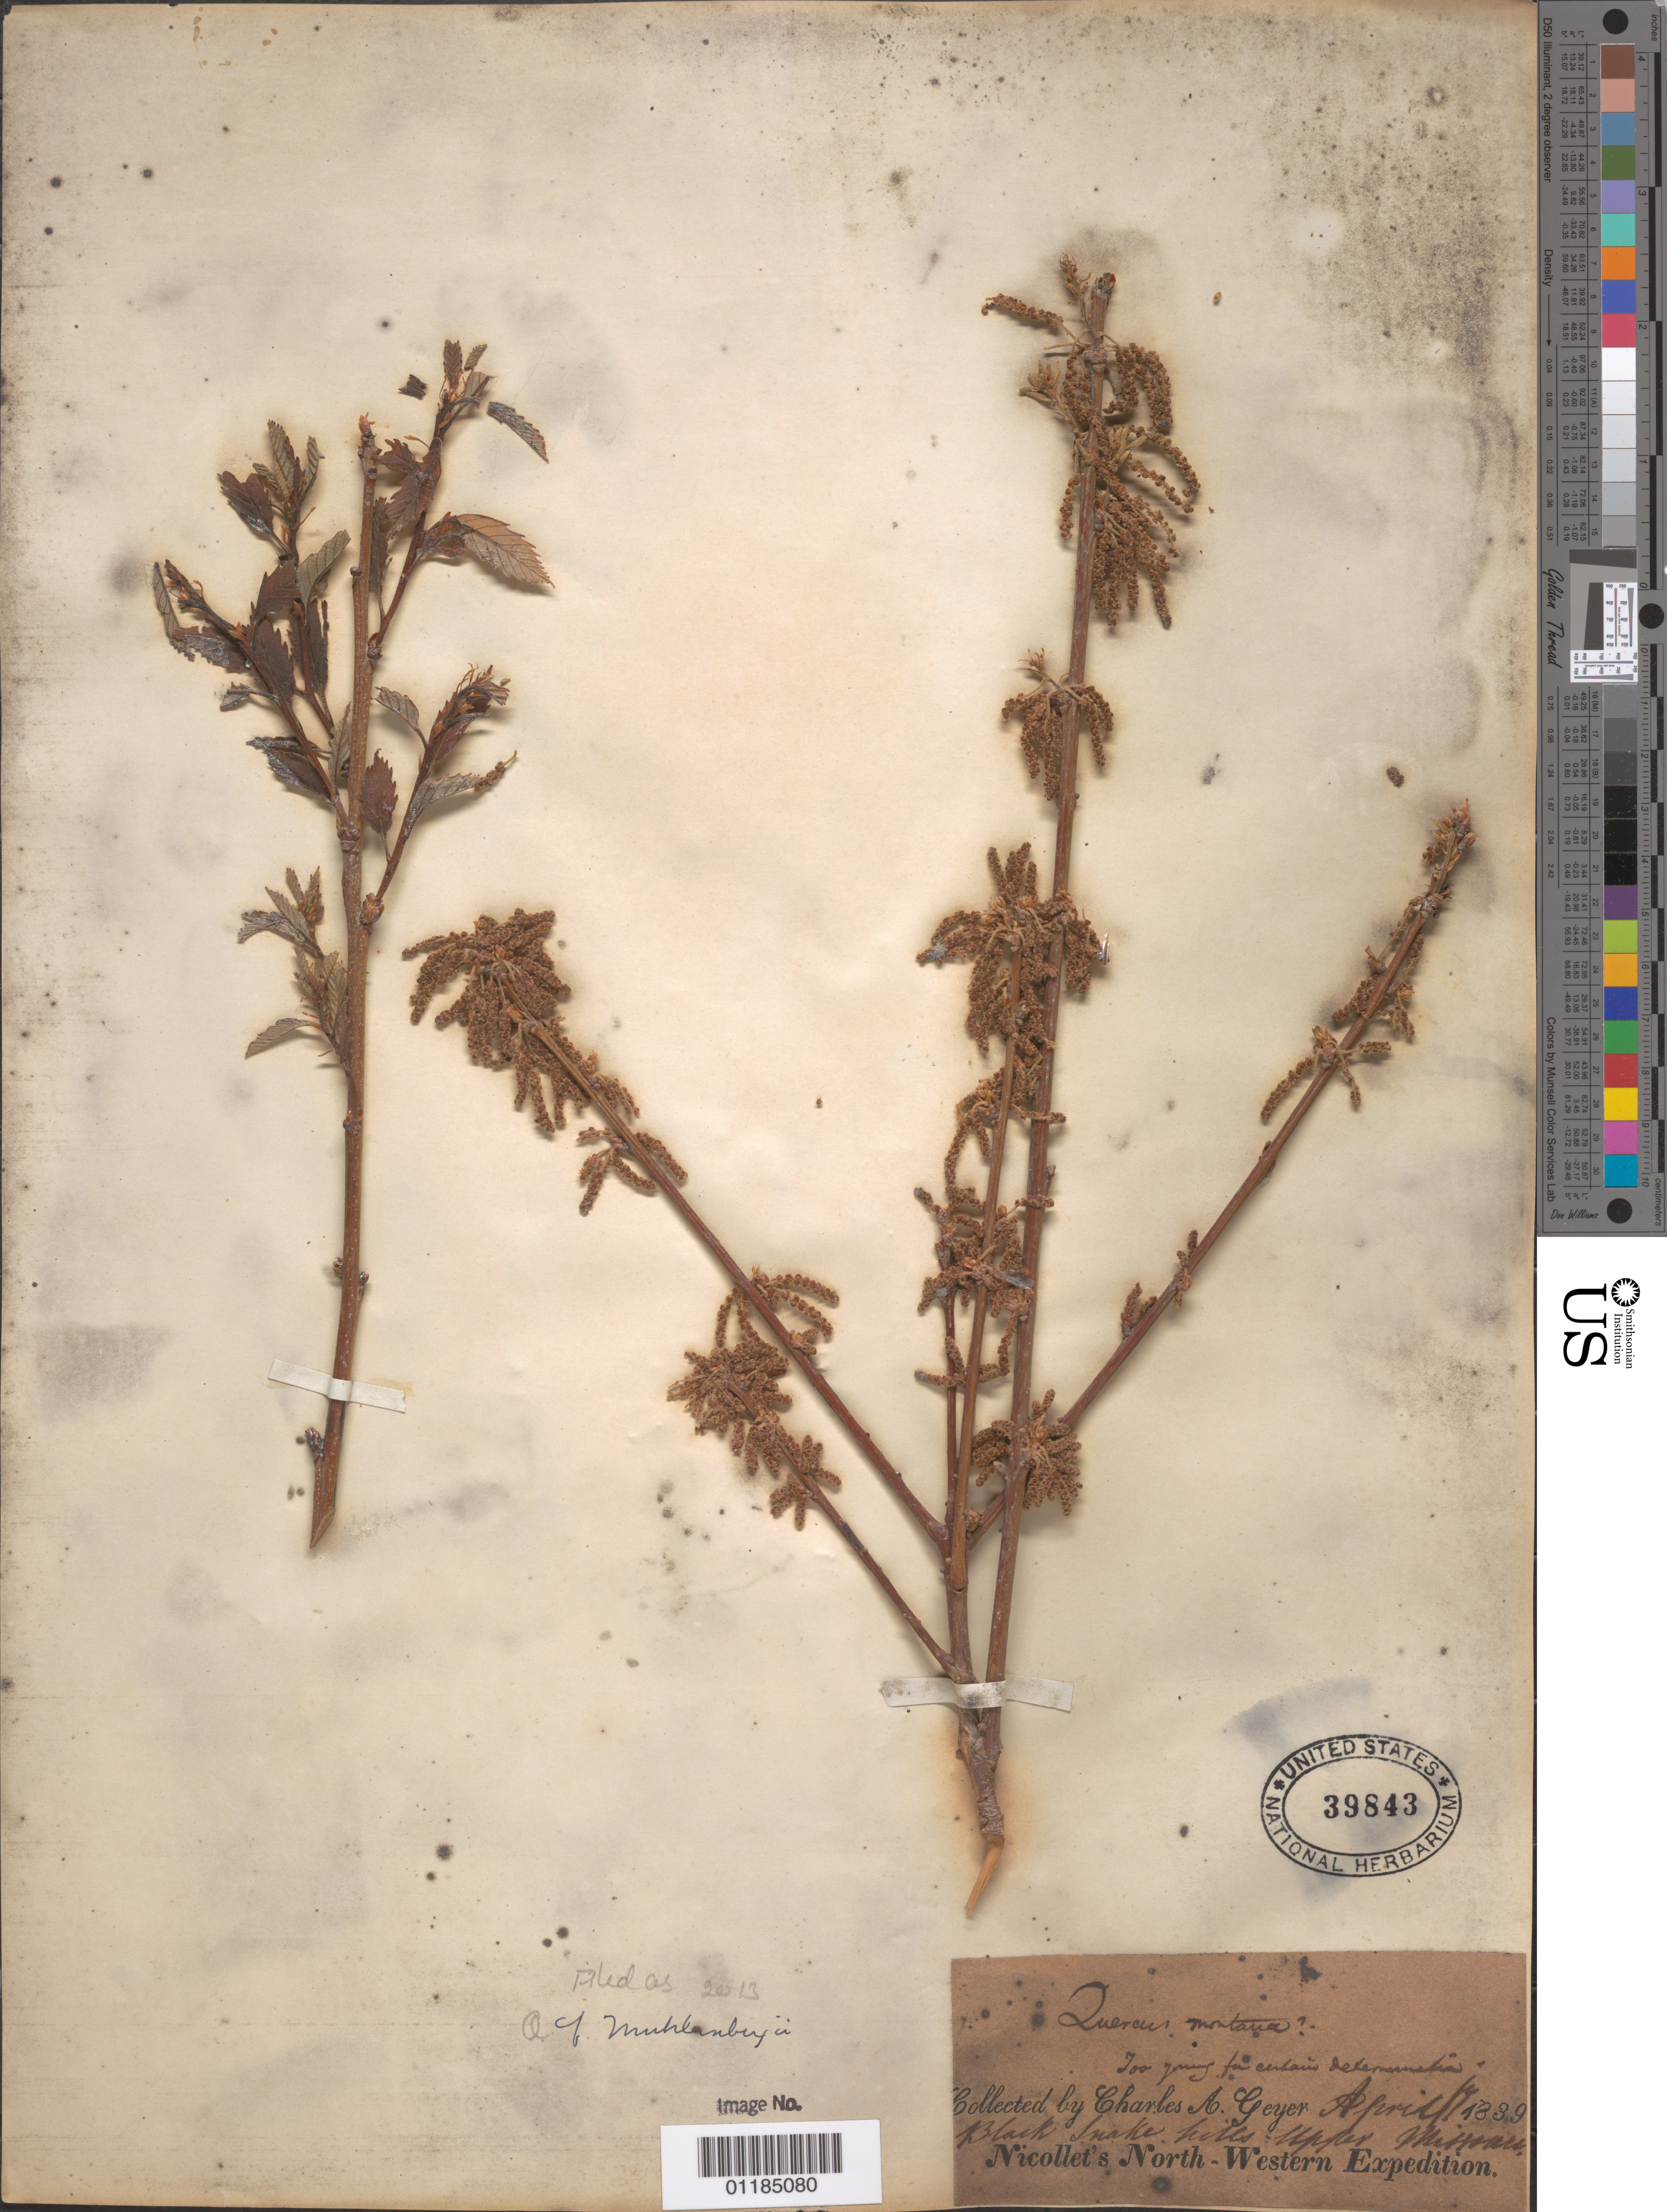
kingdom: Plantae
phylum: Tracheophyta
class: Magnoliopsida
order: Fagales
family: Fagaceae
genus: Quercus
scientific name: Quercus muehlenbergii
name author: Engelm.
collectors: C. A. Geyer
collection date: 1839-04-17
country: United States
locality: Black Snake Hills, Upper Missouri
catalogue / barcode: US 39843